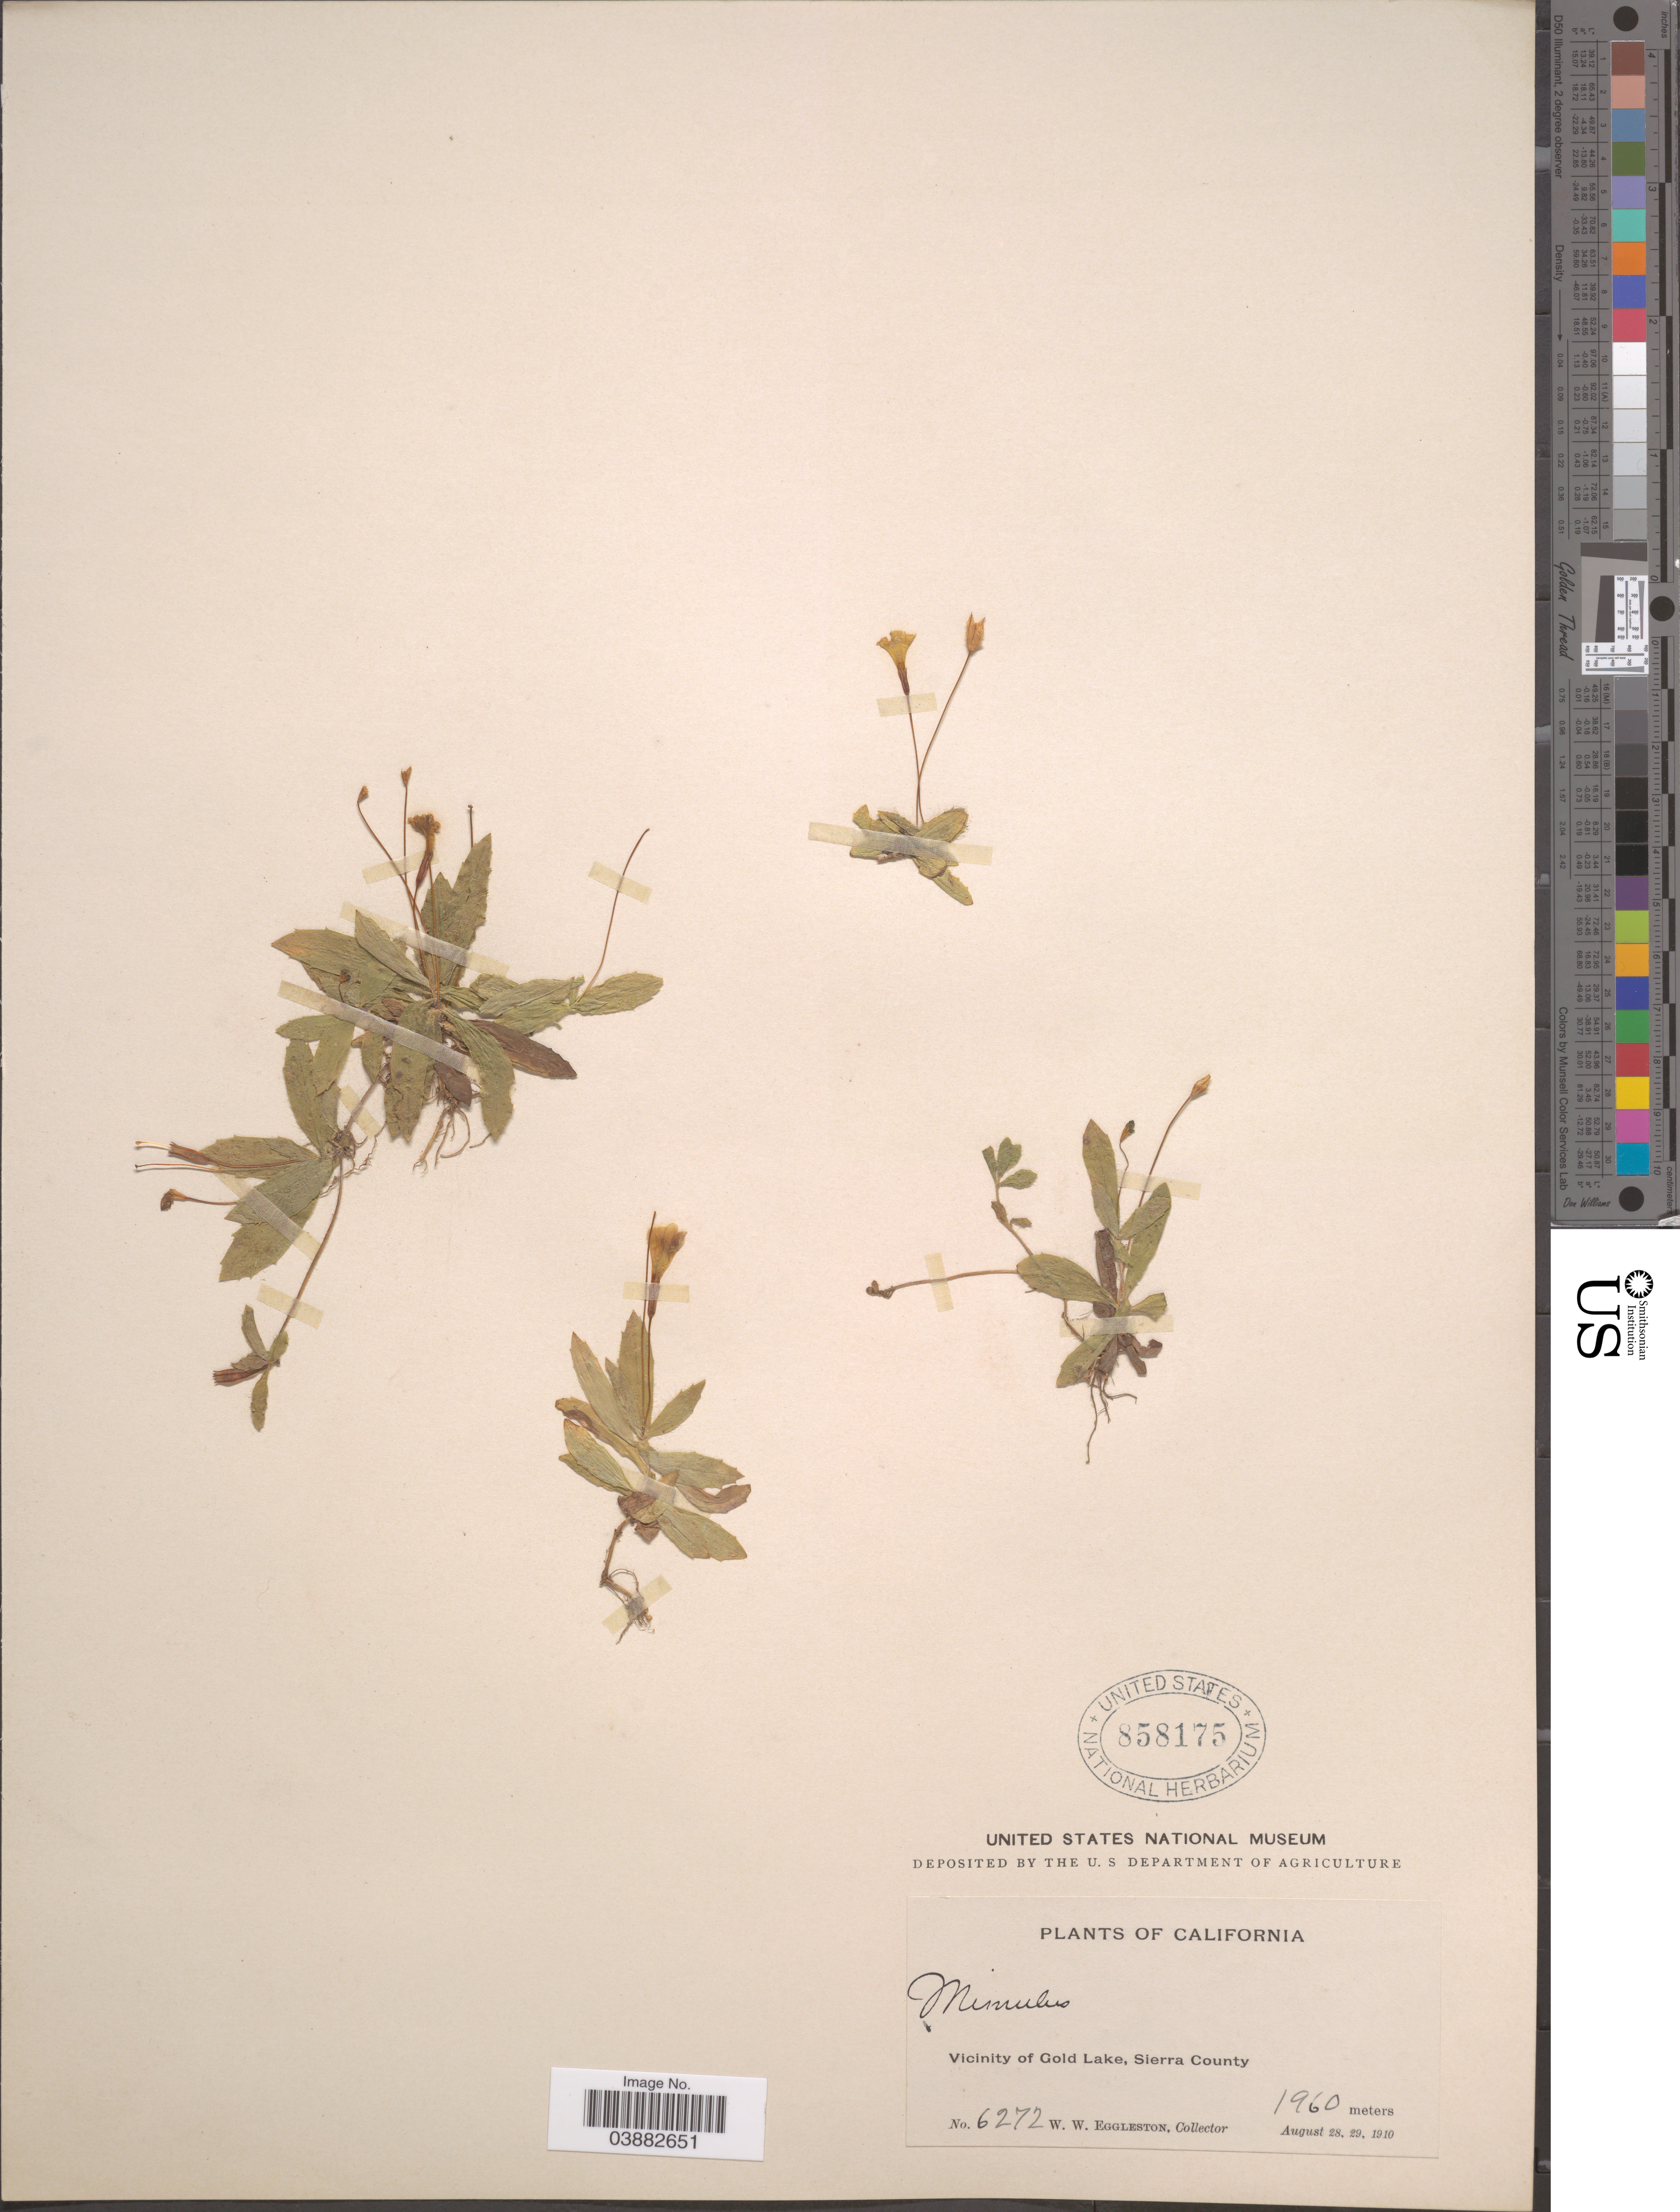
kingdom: Plantae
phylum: Tracheophyta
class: Magnoliopsida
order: Lamiales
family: Phrymaceae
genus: Mimulus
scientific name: Mimulus primuloides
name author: Benth.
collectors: W. W. Eggleston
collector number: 6272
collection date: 1910-08-28/1910-08-29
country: United States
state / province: California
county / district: Sierra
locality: Vicinity of Gold Lake, Sierra County.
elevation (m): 1960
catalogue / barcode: US 858175